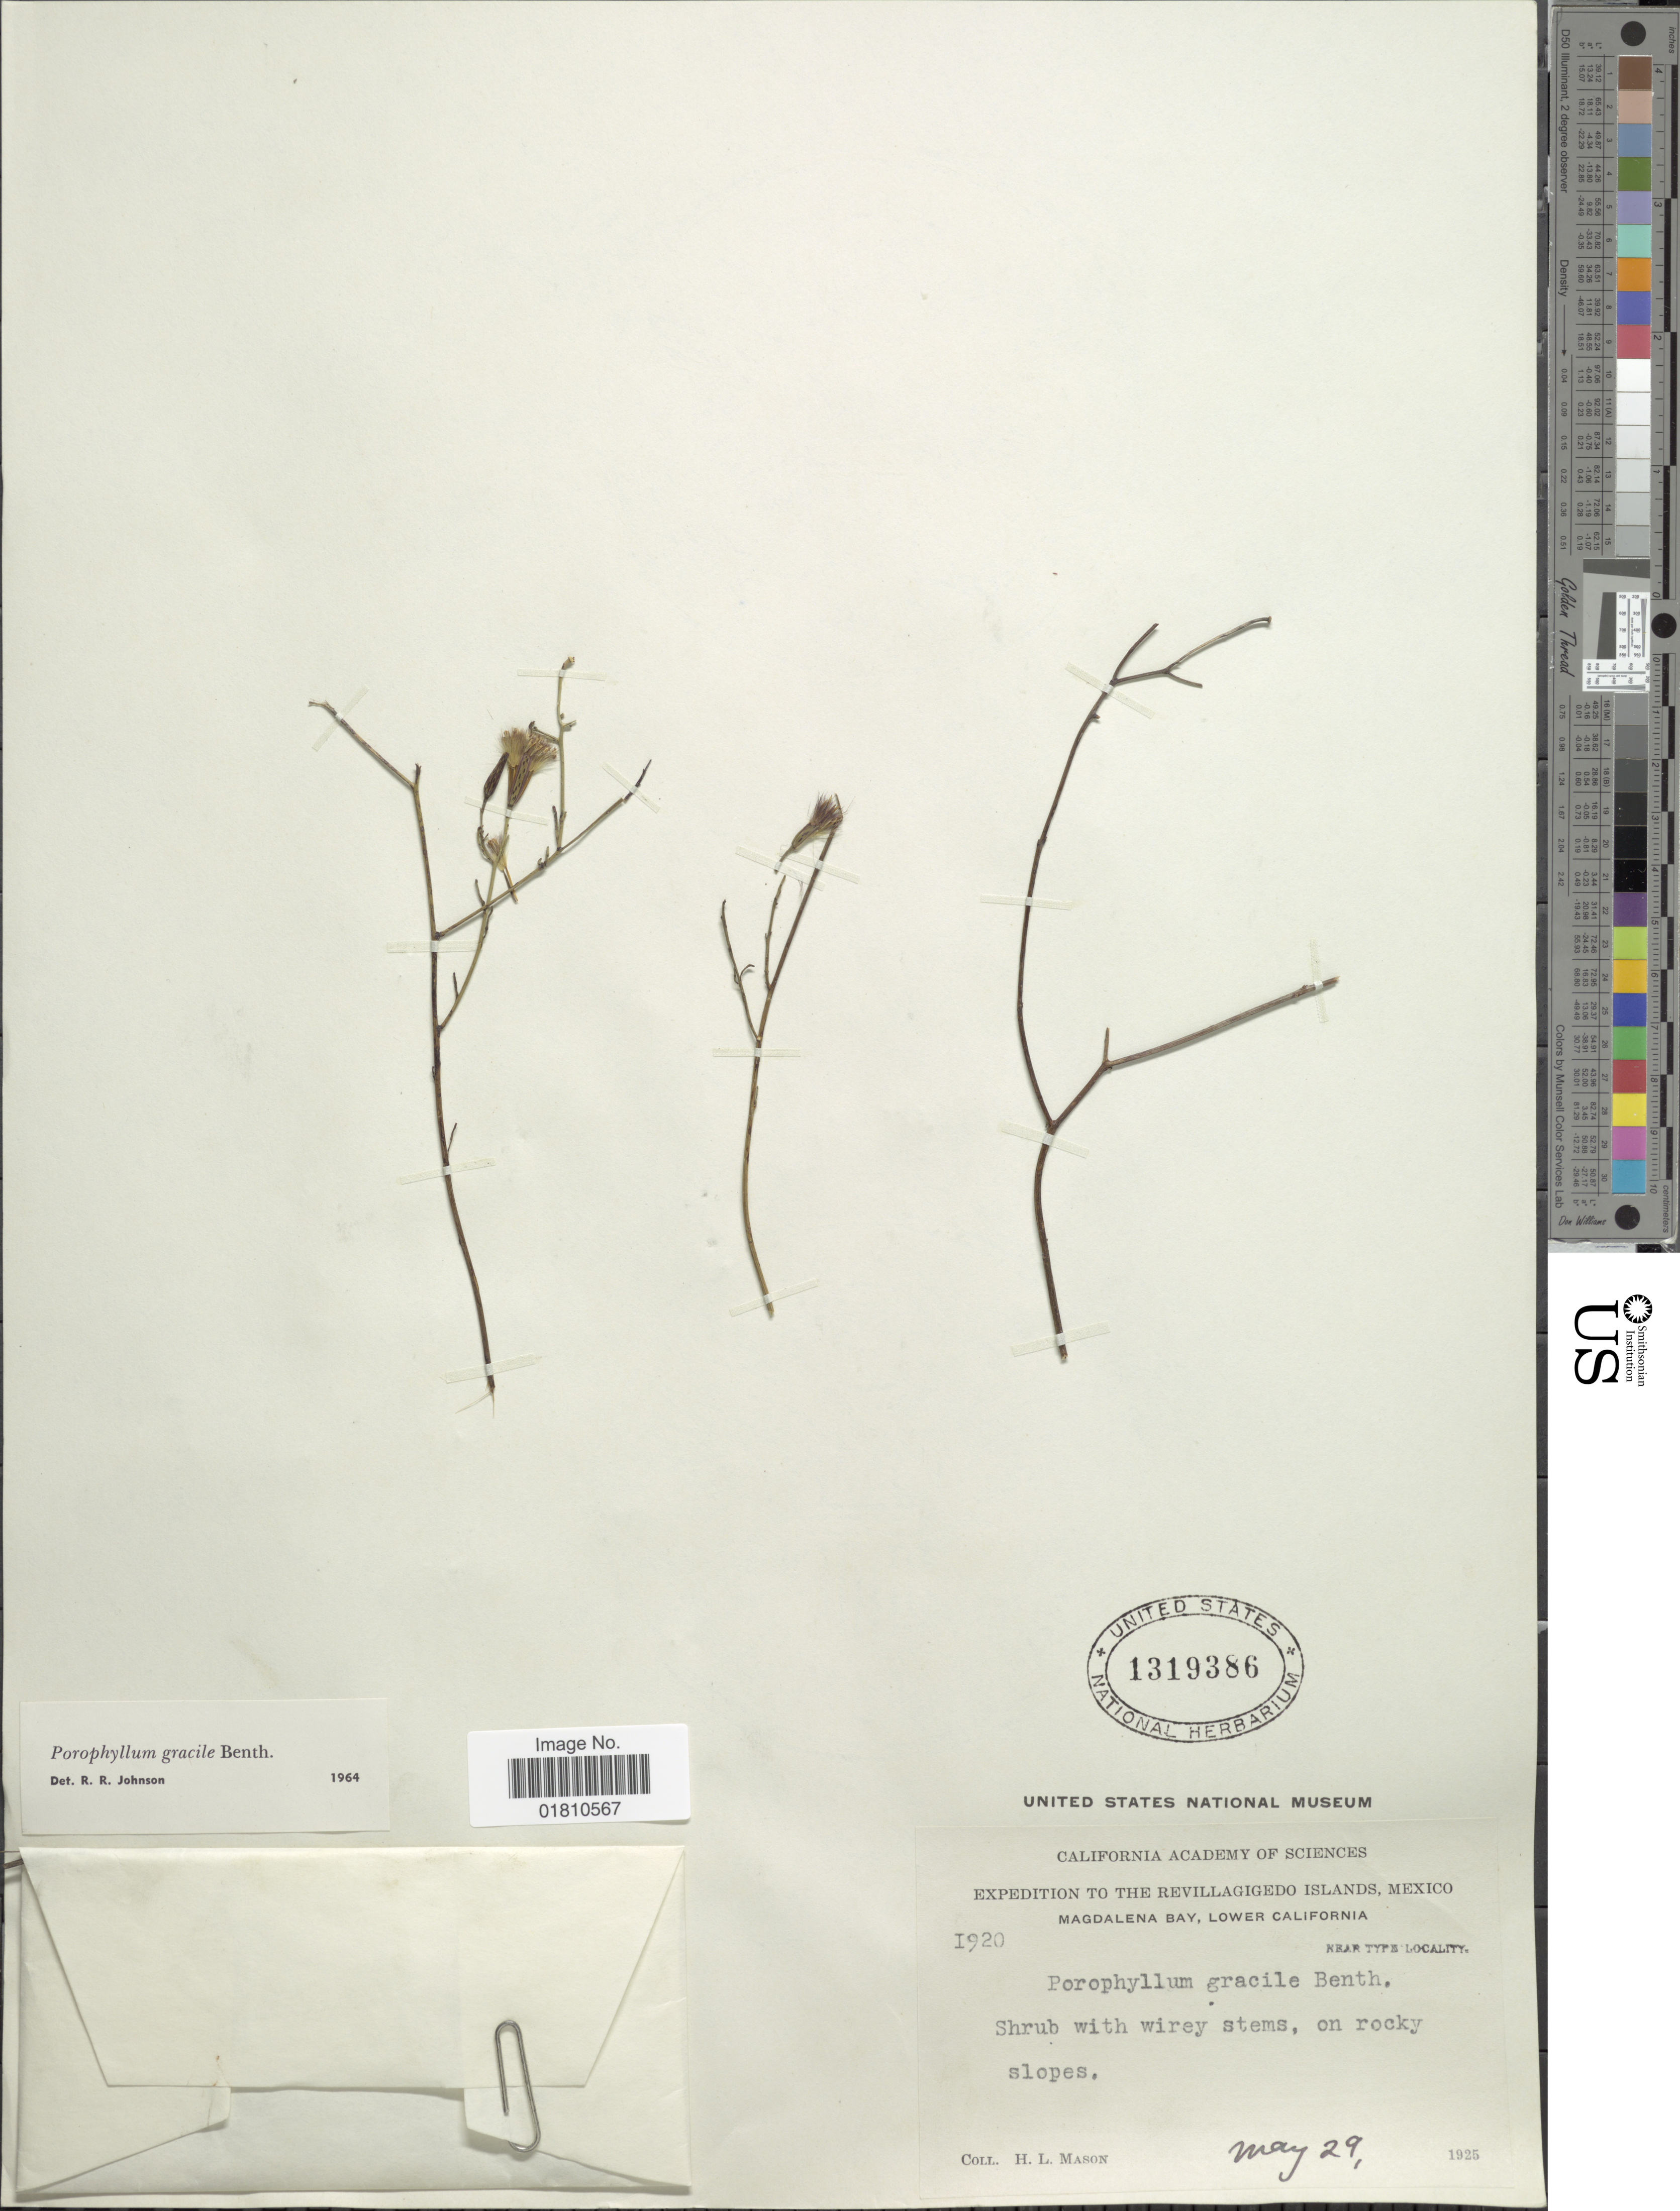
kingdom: Plantae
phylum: Tracheophyta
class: Magnoliopsida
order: Asterales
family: Asteraceae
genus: Porophyllum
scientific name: Porophyllum gracile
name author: Benth.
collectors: H. L. Mason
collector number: I920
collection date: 1925-05-29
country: Mexico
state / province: Baja California Sur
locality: The Revillagigedo Islands, Magdalena Bay, Lower California, on rocky slopes, near type locality.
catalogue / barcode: US 1319386